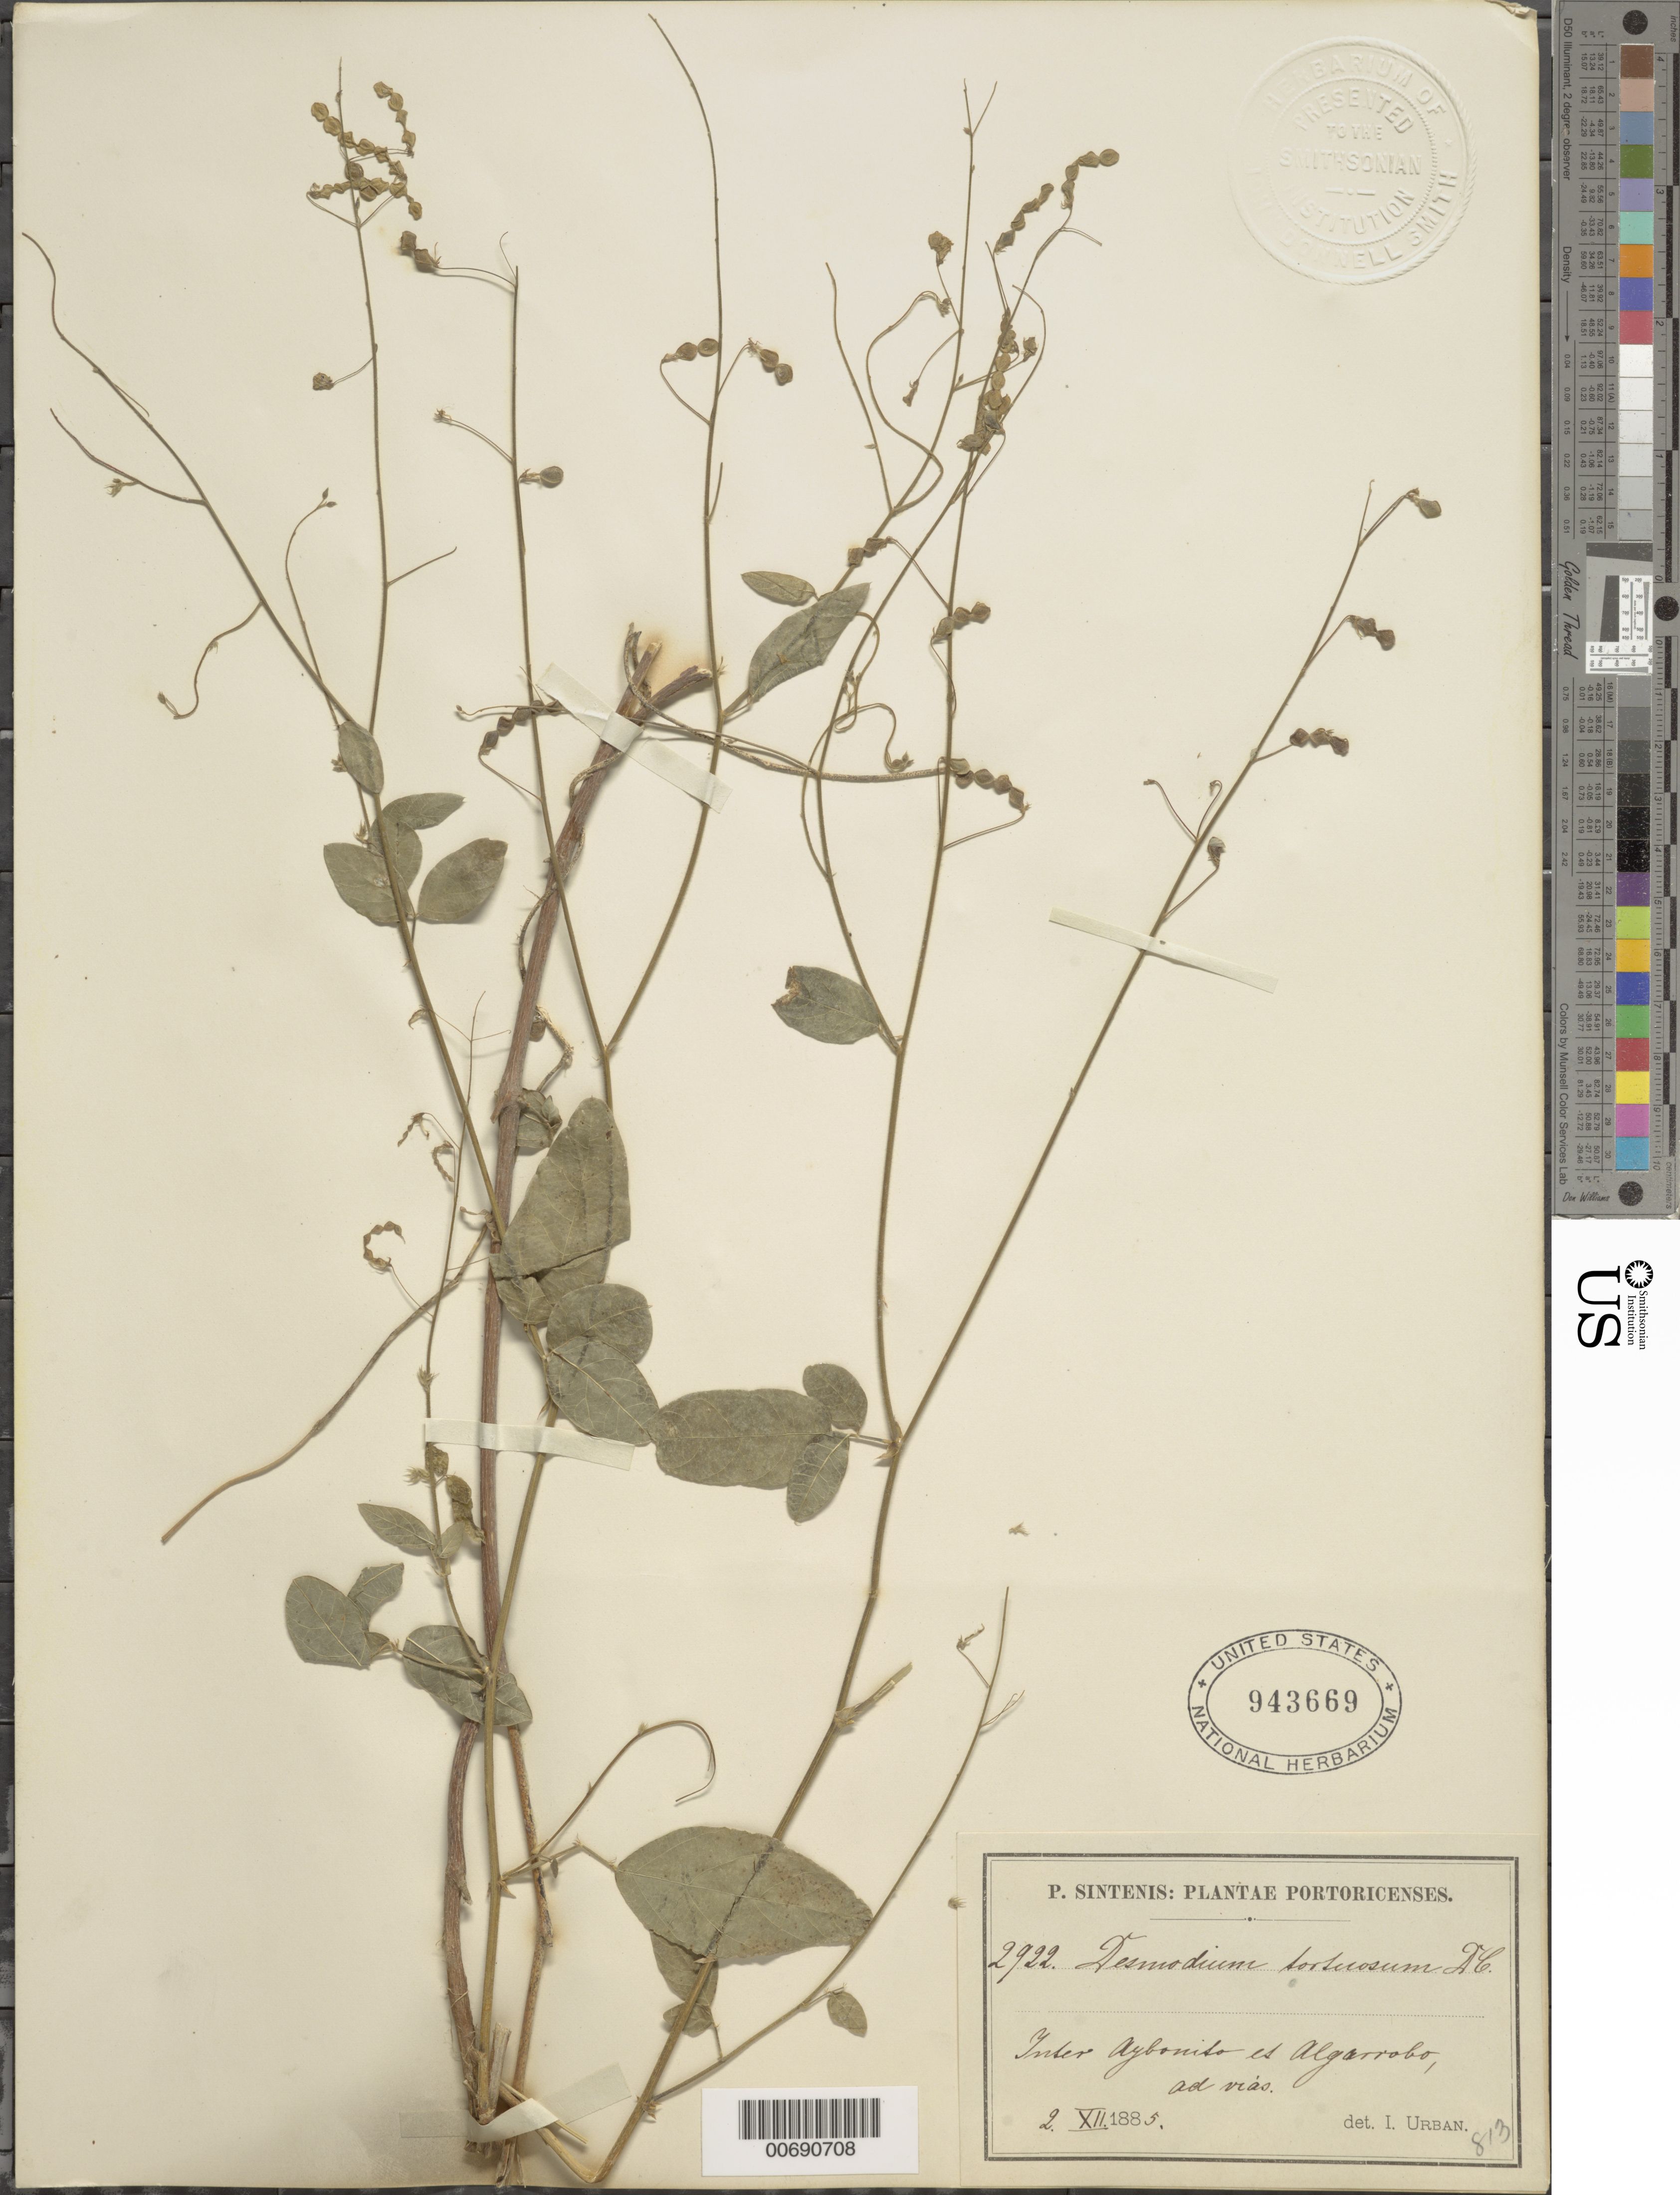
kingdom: Plantae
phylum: Tracheophyta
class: Magnoliopsida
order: Fabales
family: Fabaceae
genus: Desmodium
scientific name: Desmodium tortuosum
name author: (Sw.) DC.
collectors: P. Sintenis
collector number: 2922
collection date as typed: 02 Dec 1885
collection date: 1885-12-02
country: Puerto Rico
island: Greater Antilles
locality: Inter Aybonito et Algarrobo, ad vias.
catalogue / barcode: US 943669